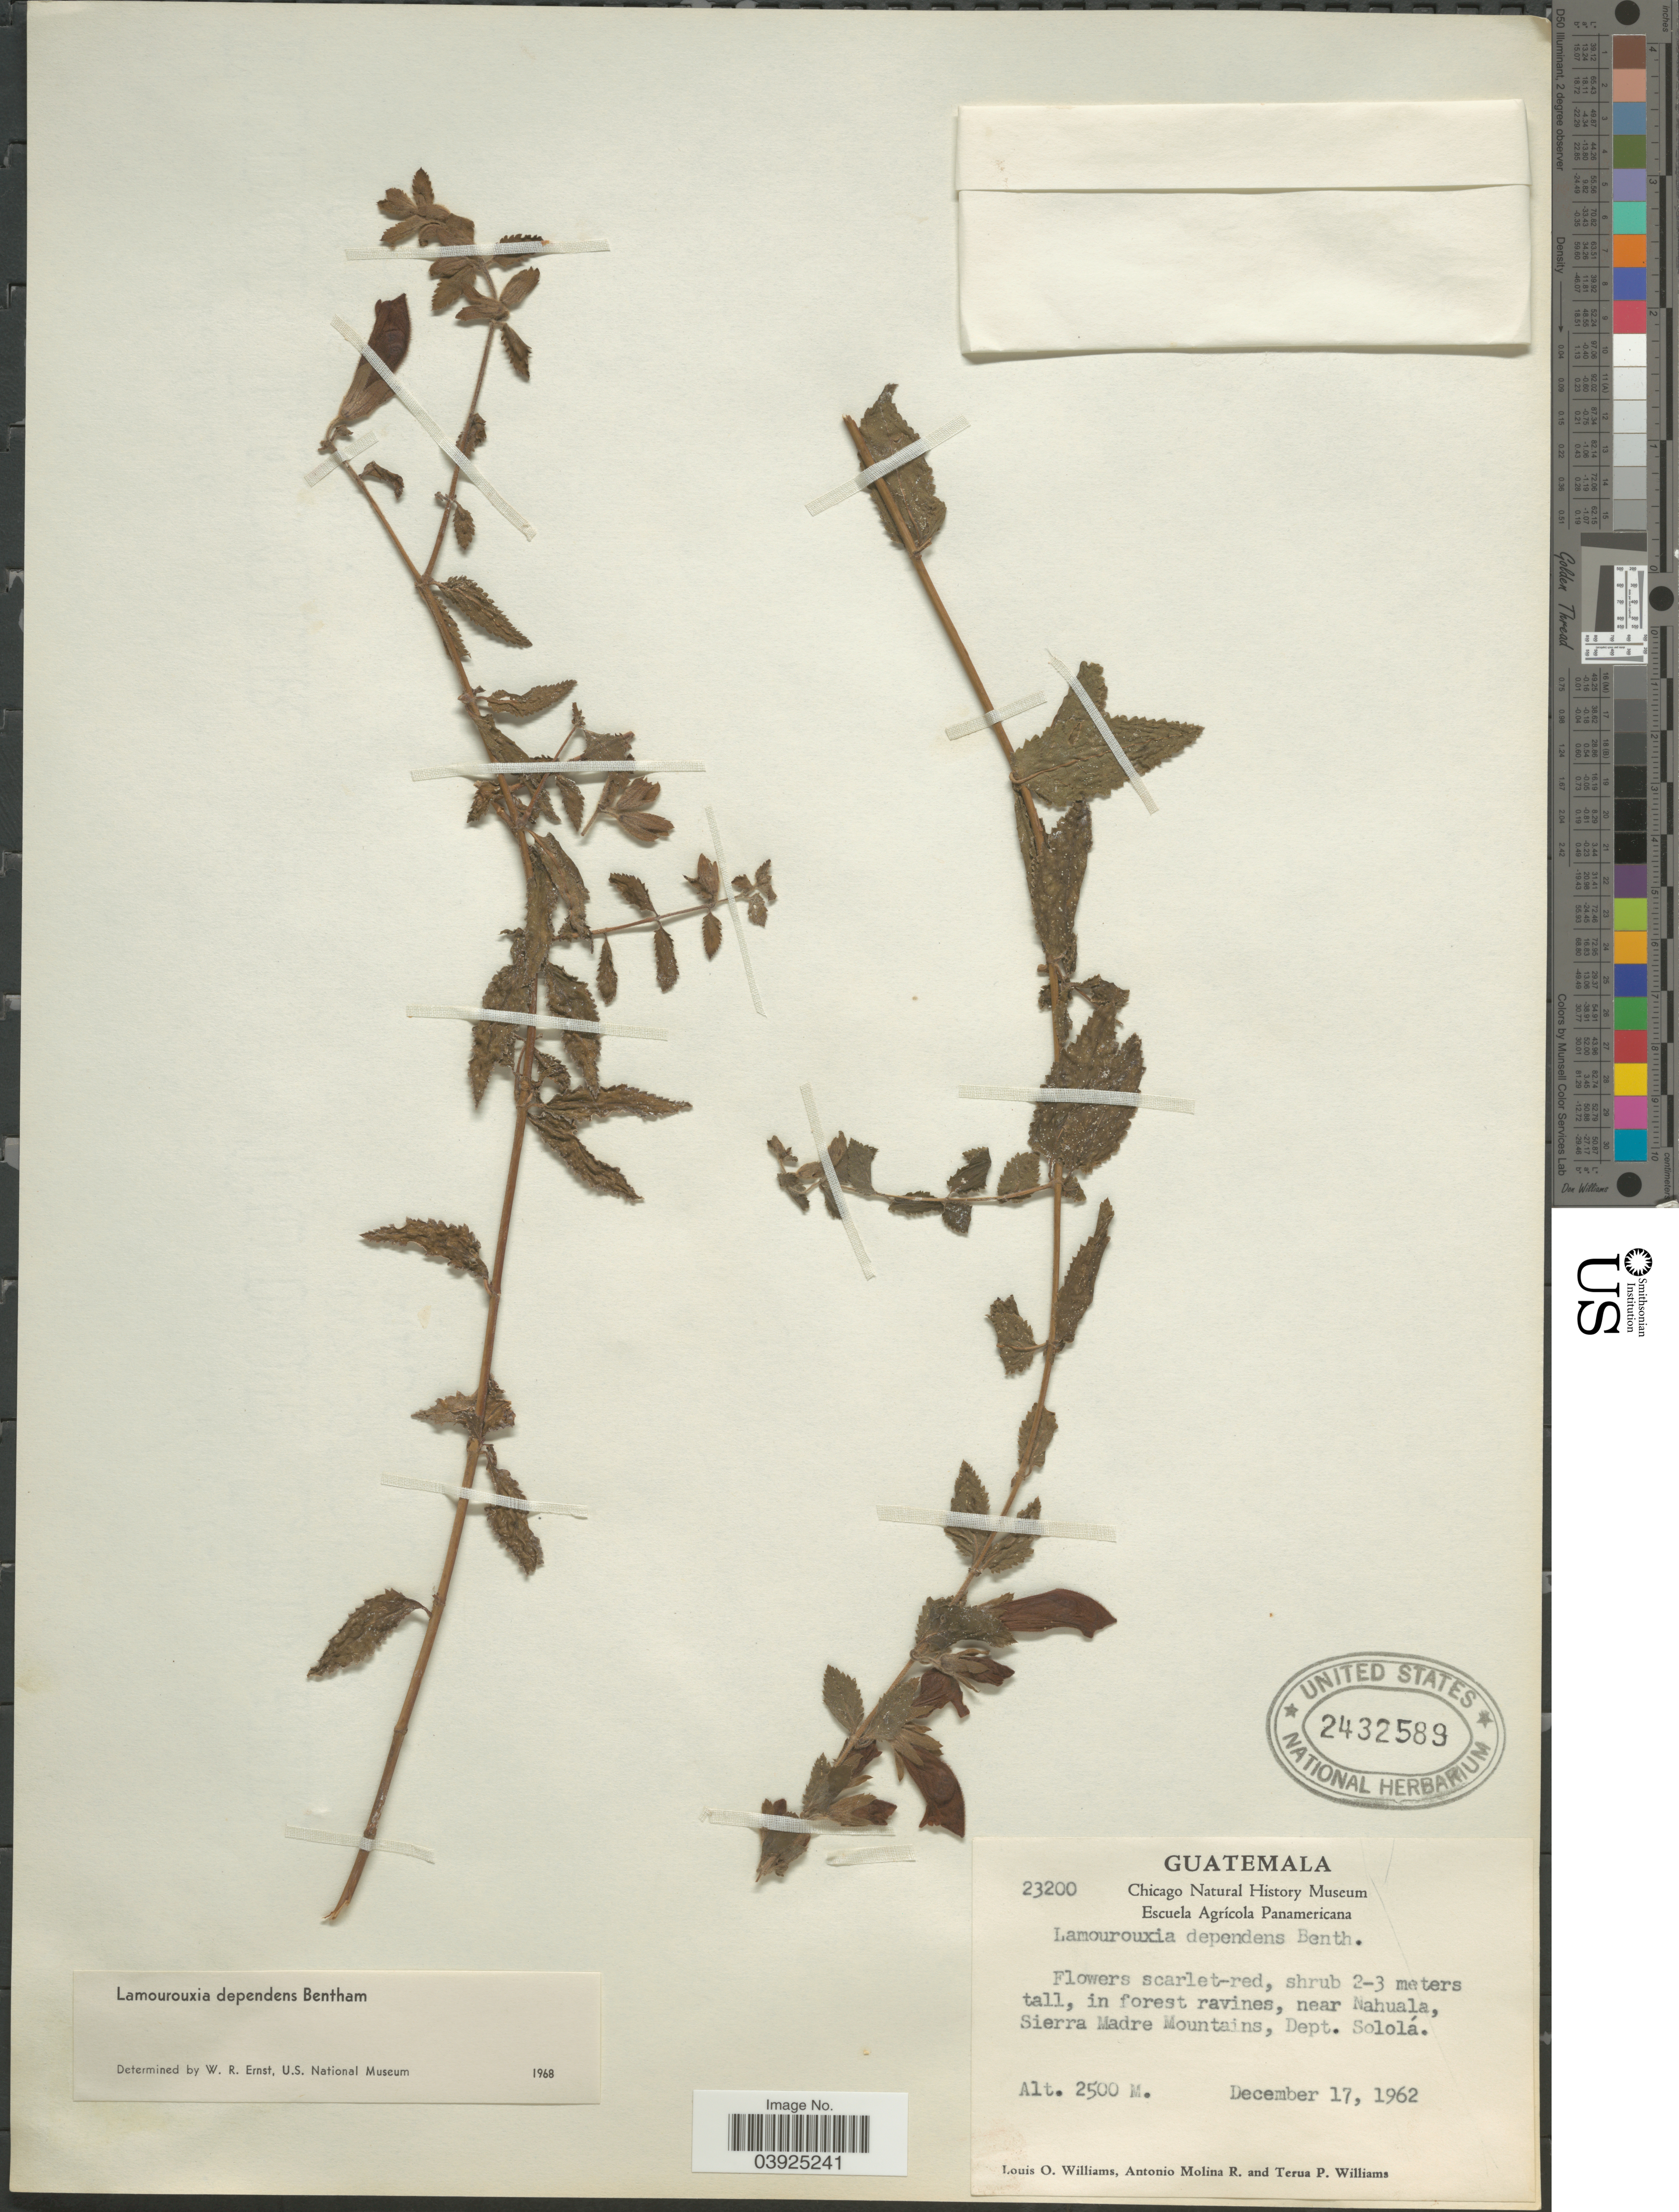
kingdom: Plantae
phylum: Tracheophyta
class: Magnoliopsida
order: Lamiales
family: Orobanchaceae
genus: Lamourouxia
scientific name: Lamourouxia dependens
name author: Benth.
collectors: L. O. Williams, A. Molina R. & T. Williams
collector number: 23200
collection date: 1962-12-17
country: Guatemala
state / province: Solola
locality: In forest ravines, near Nahuala, Sierra Madre Mountains, Dept. Sololá.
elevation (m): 2500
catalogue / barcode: US 2432589